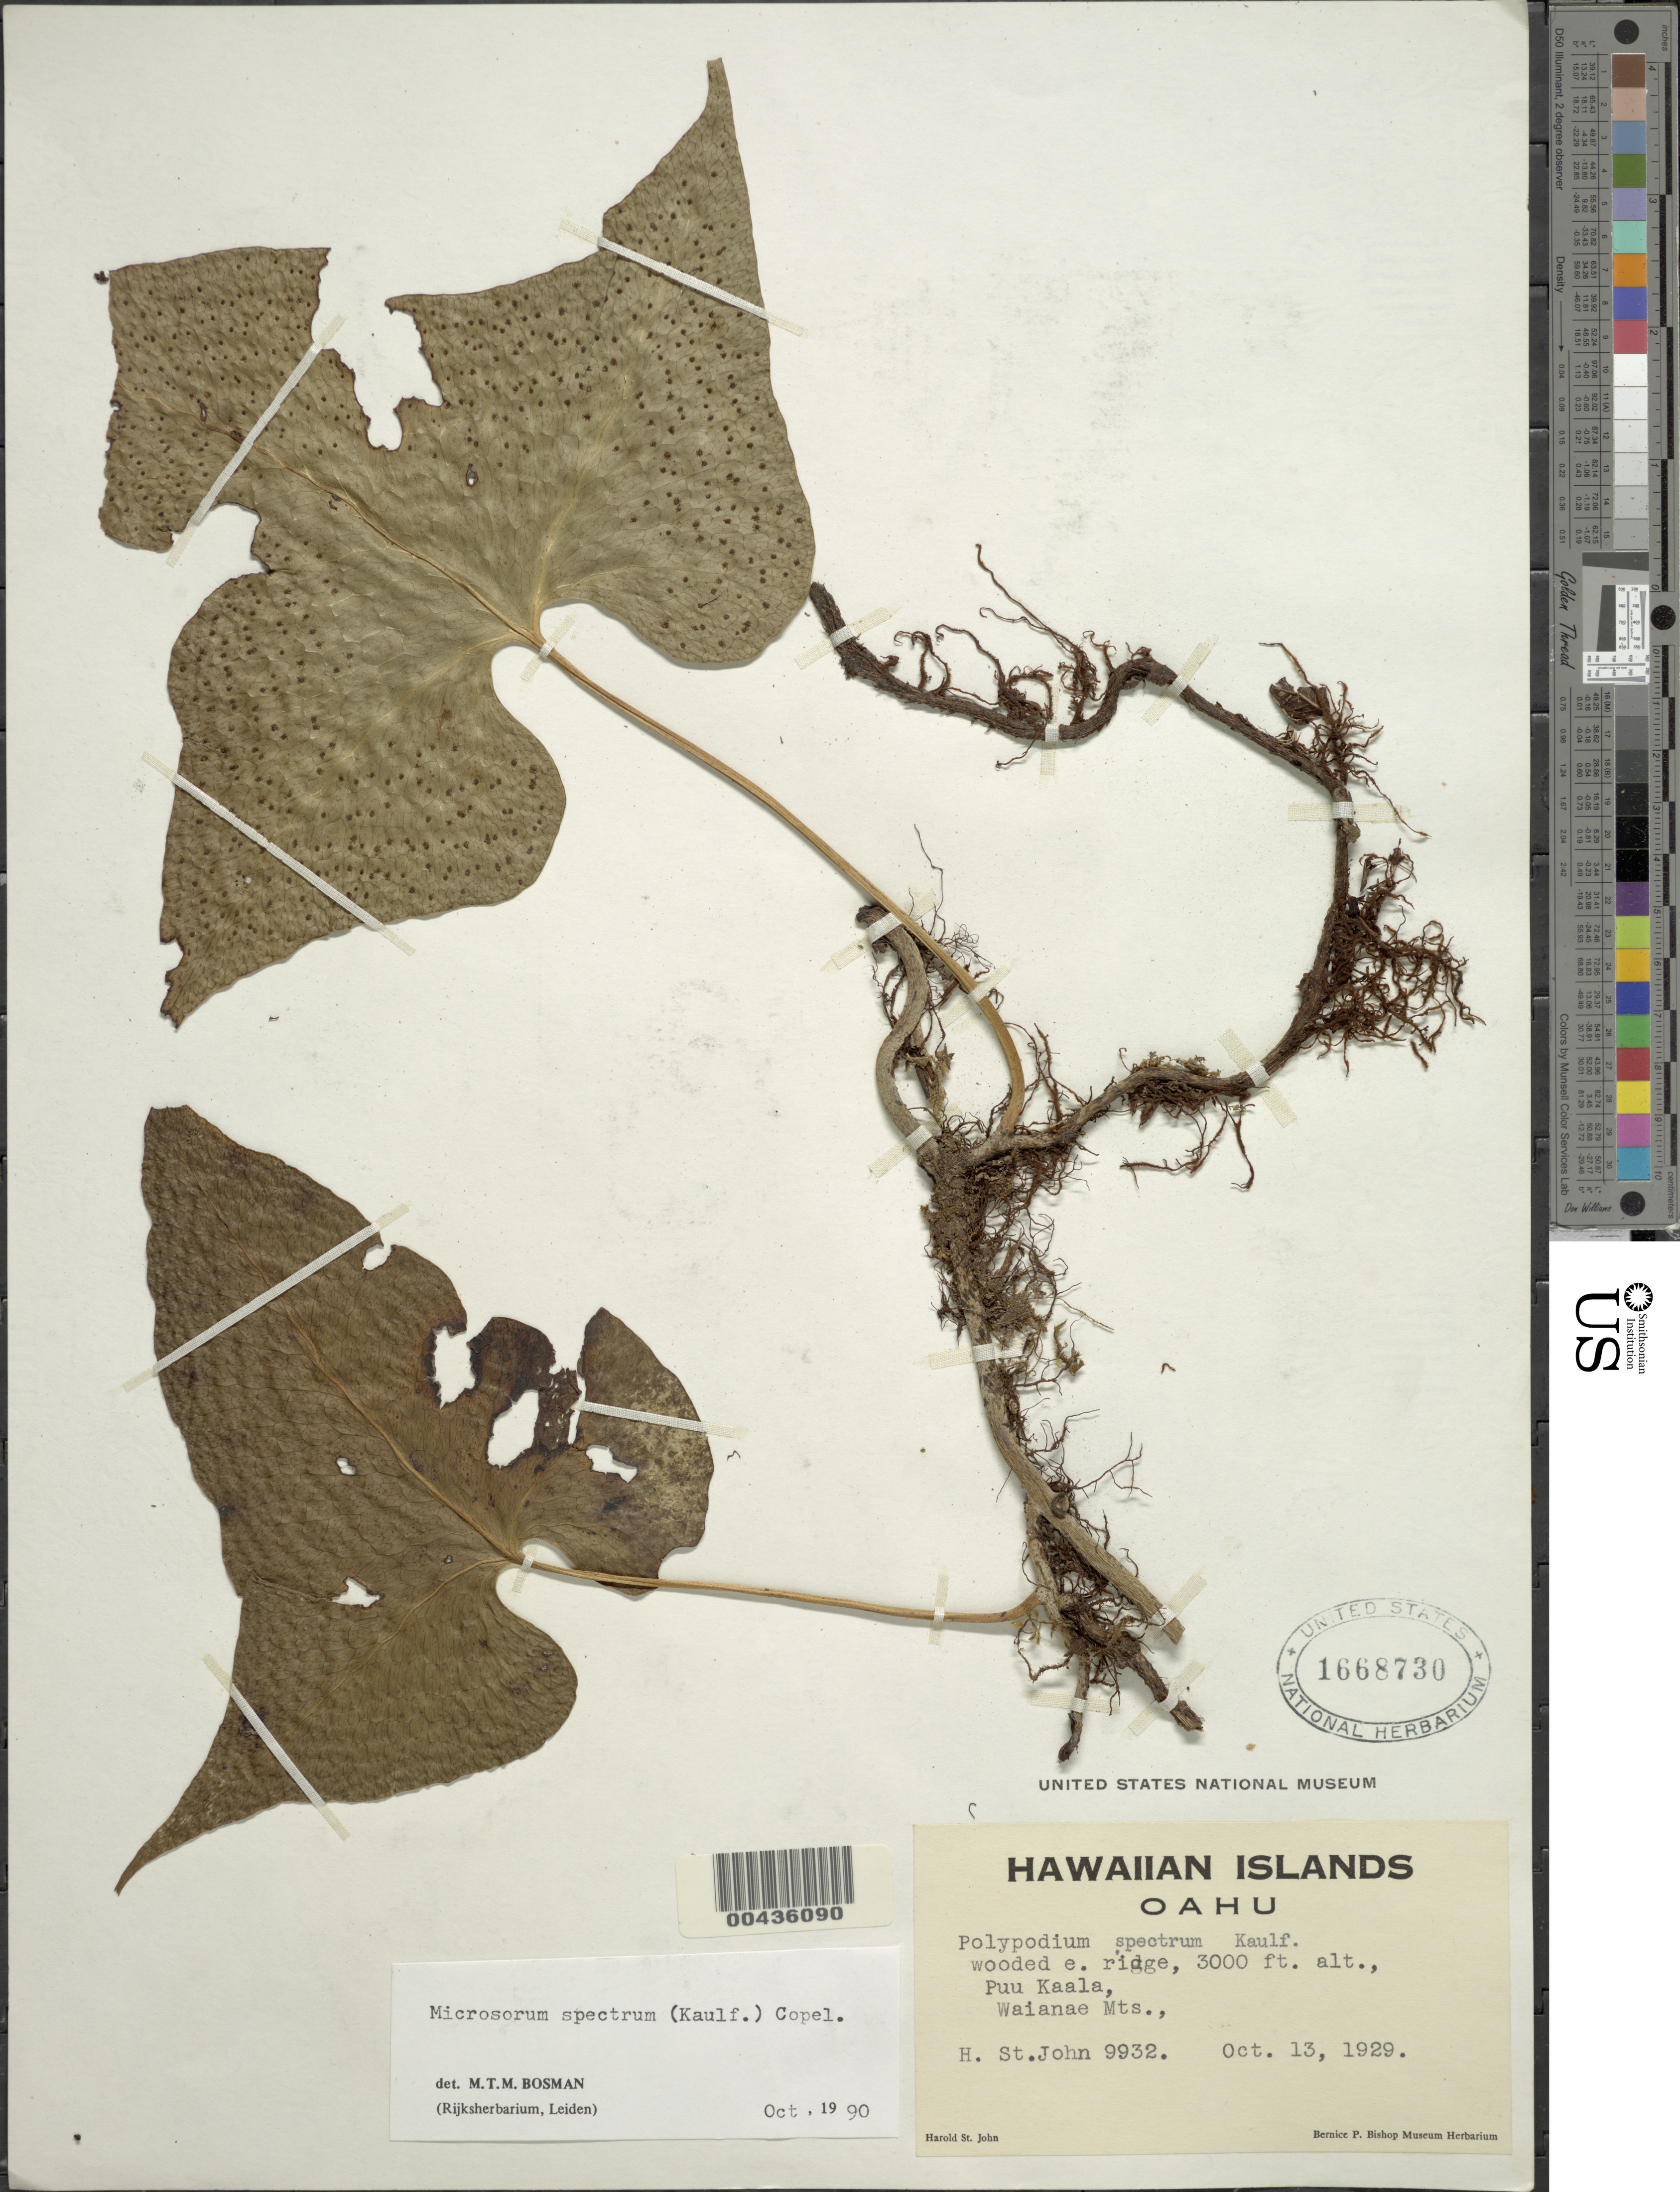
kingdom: Plantae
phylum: Tracheophyta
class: Polypodiopsida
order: Polypodiales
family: Polypodiaceae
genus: Microsorum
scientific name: Microsorum spectrum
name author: (Kaulf.) Copel.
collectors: H. St. John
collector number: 9932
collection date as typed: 13 Oct 1929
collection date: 1929-10-13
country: United States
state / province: Hawaii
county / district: Honolulu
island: Oahu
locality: Puu Kaala, Waianae Mts.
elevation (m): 914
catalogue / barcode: US 1668730